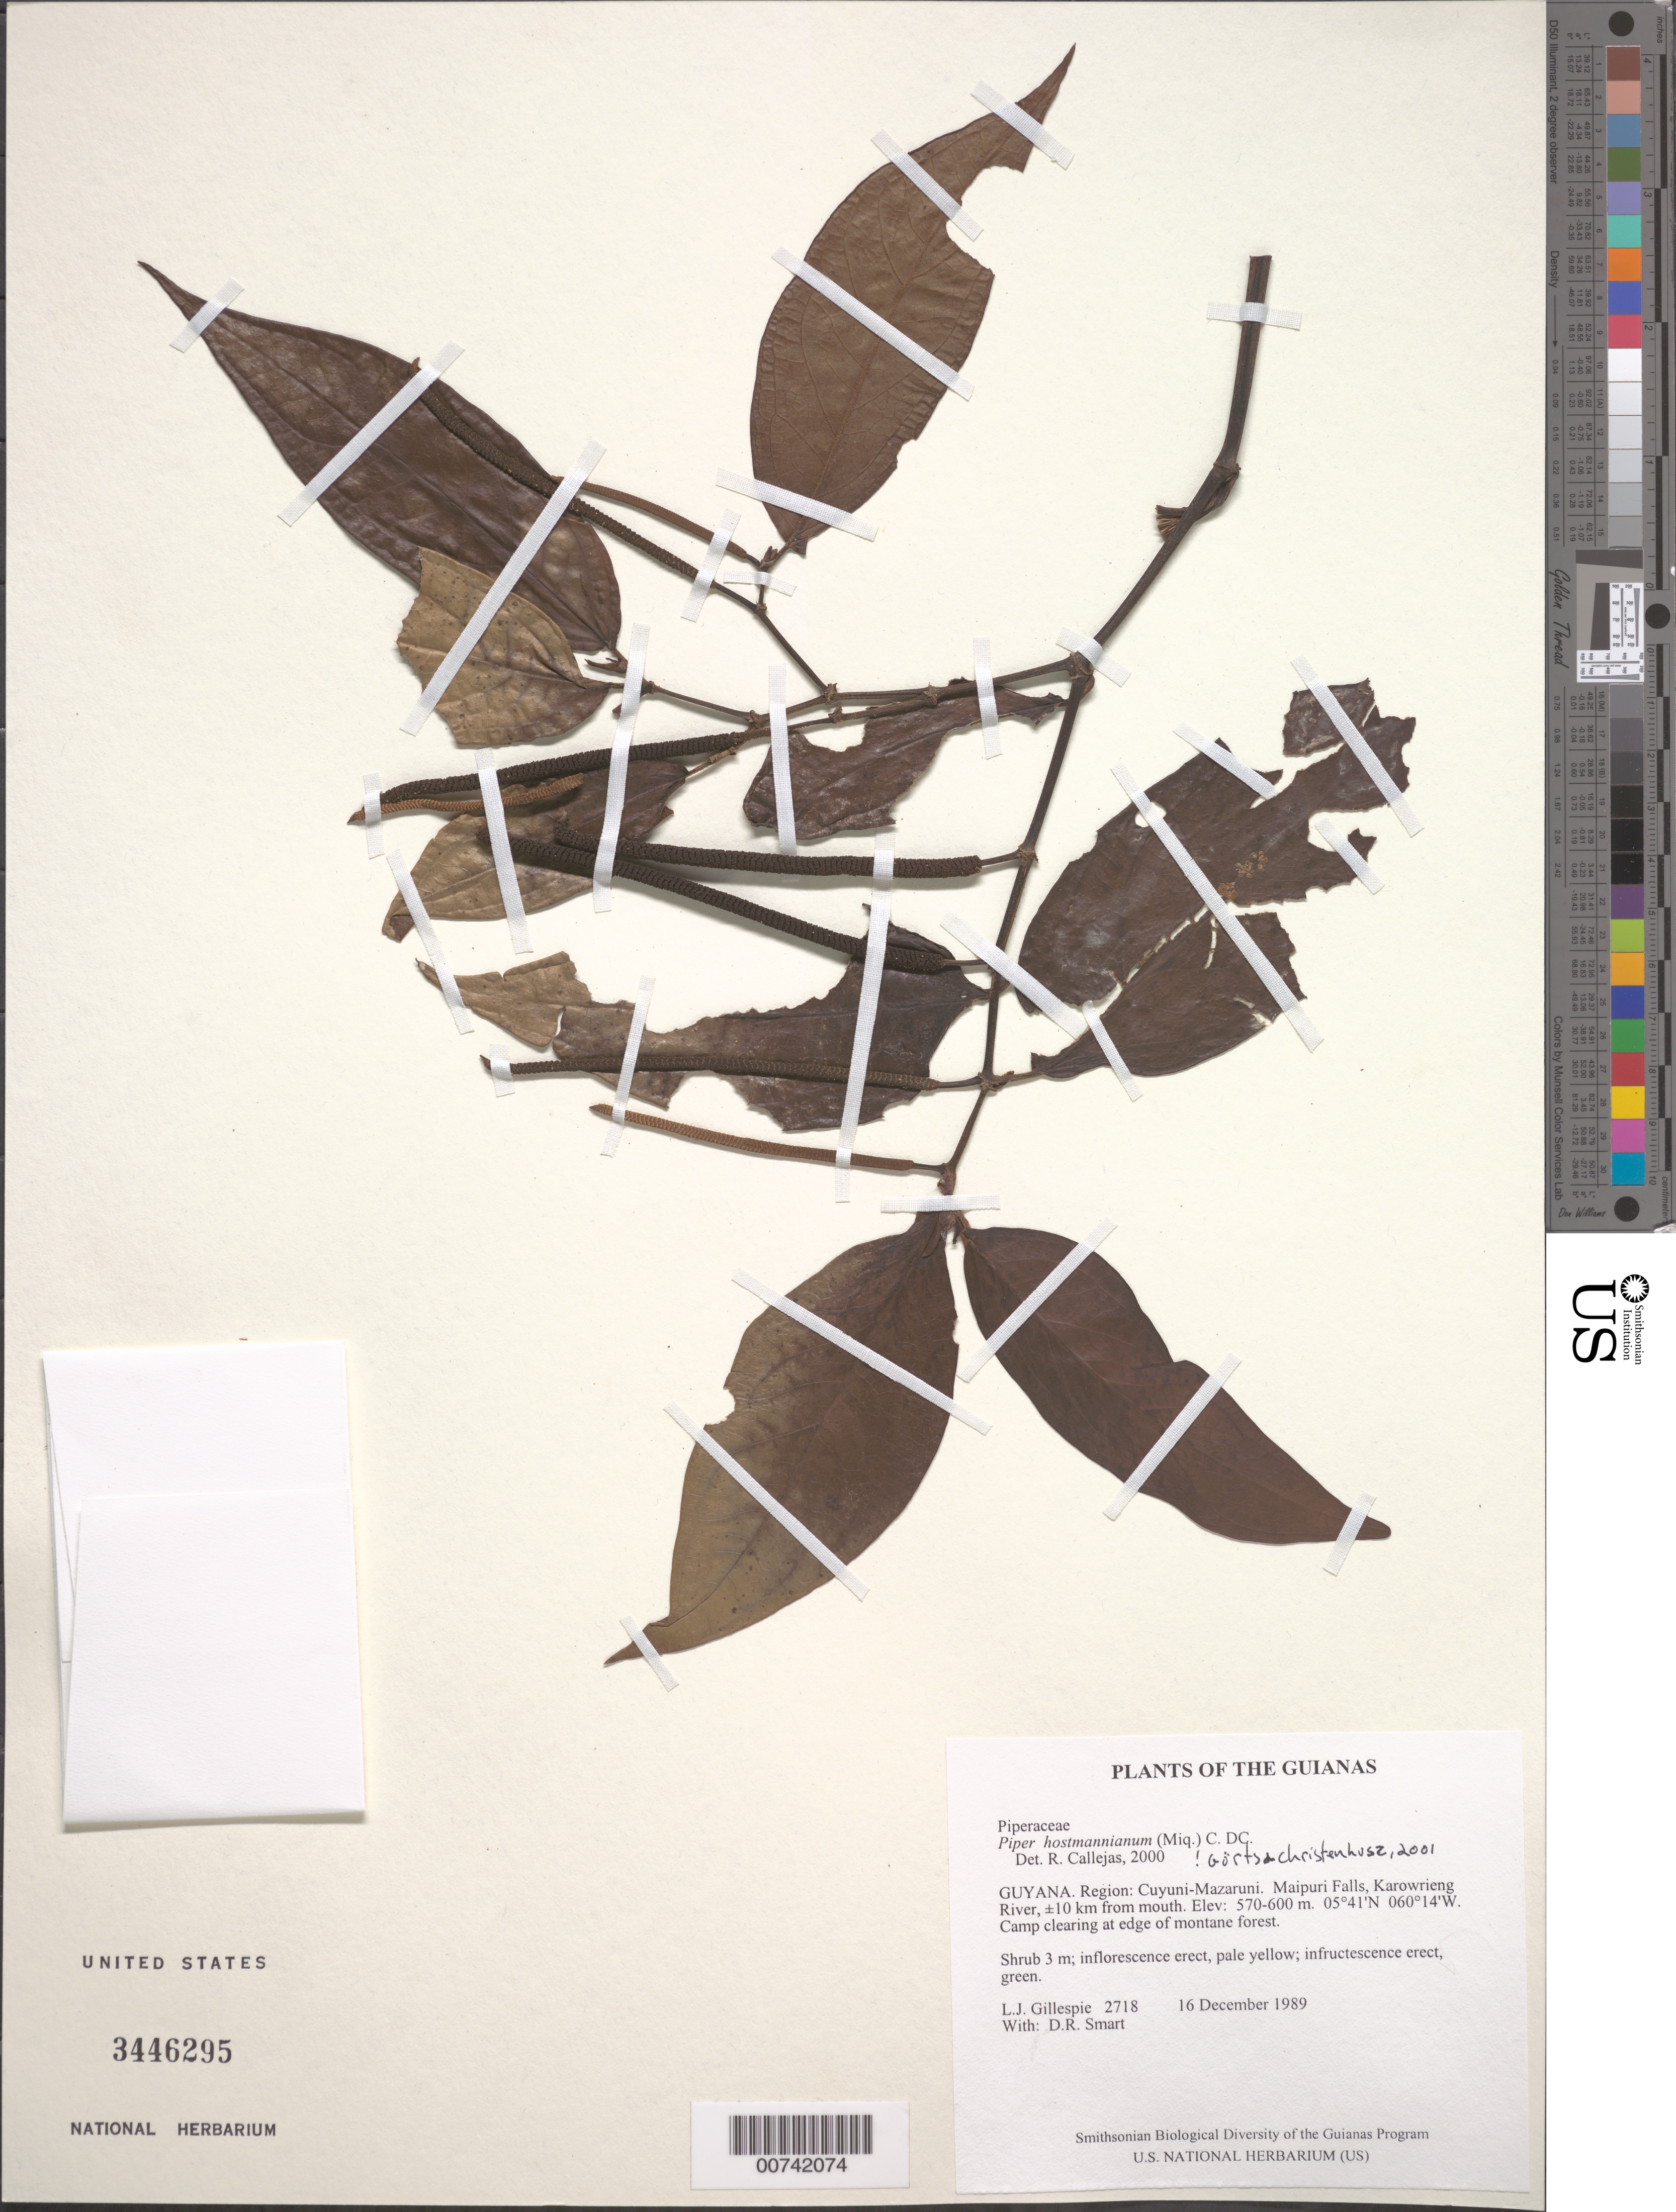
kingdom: Plantae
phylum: Tracheophyta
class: Magnoliopsida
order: Piperales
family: Piperaceae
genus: Piper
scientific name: Piper hostmannianum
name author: (Miq.) C. DC.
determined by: Görts-van Rijn, A. R.; Christenhusz, M. J.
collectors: L. J. Gillespie & D. R. Smart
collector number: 2718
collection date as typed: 16 December 1989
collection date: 1989-12-16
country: Guyana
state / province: Cuyuni-Mazaruni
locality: Maipuri Falls, Karowrieng River, ±10 km from mouth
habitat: Camp clearing at edge of montane forest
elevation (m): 570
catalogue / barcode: US 3446295